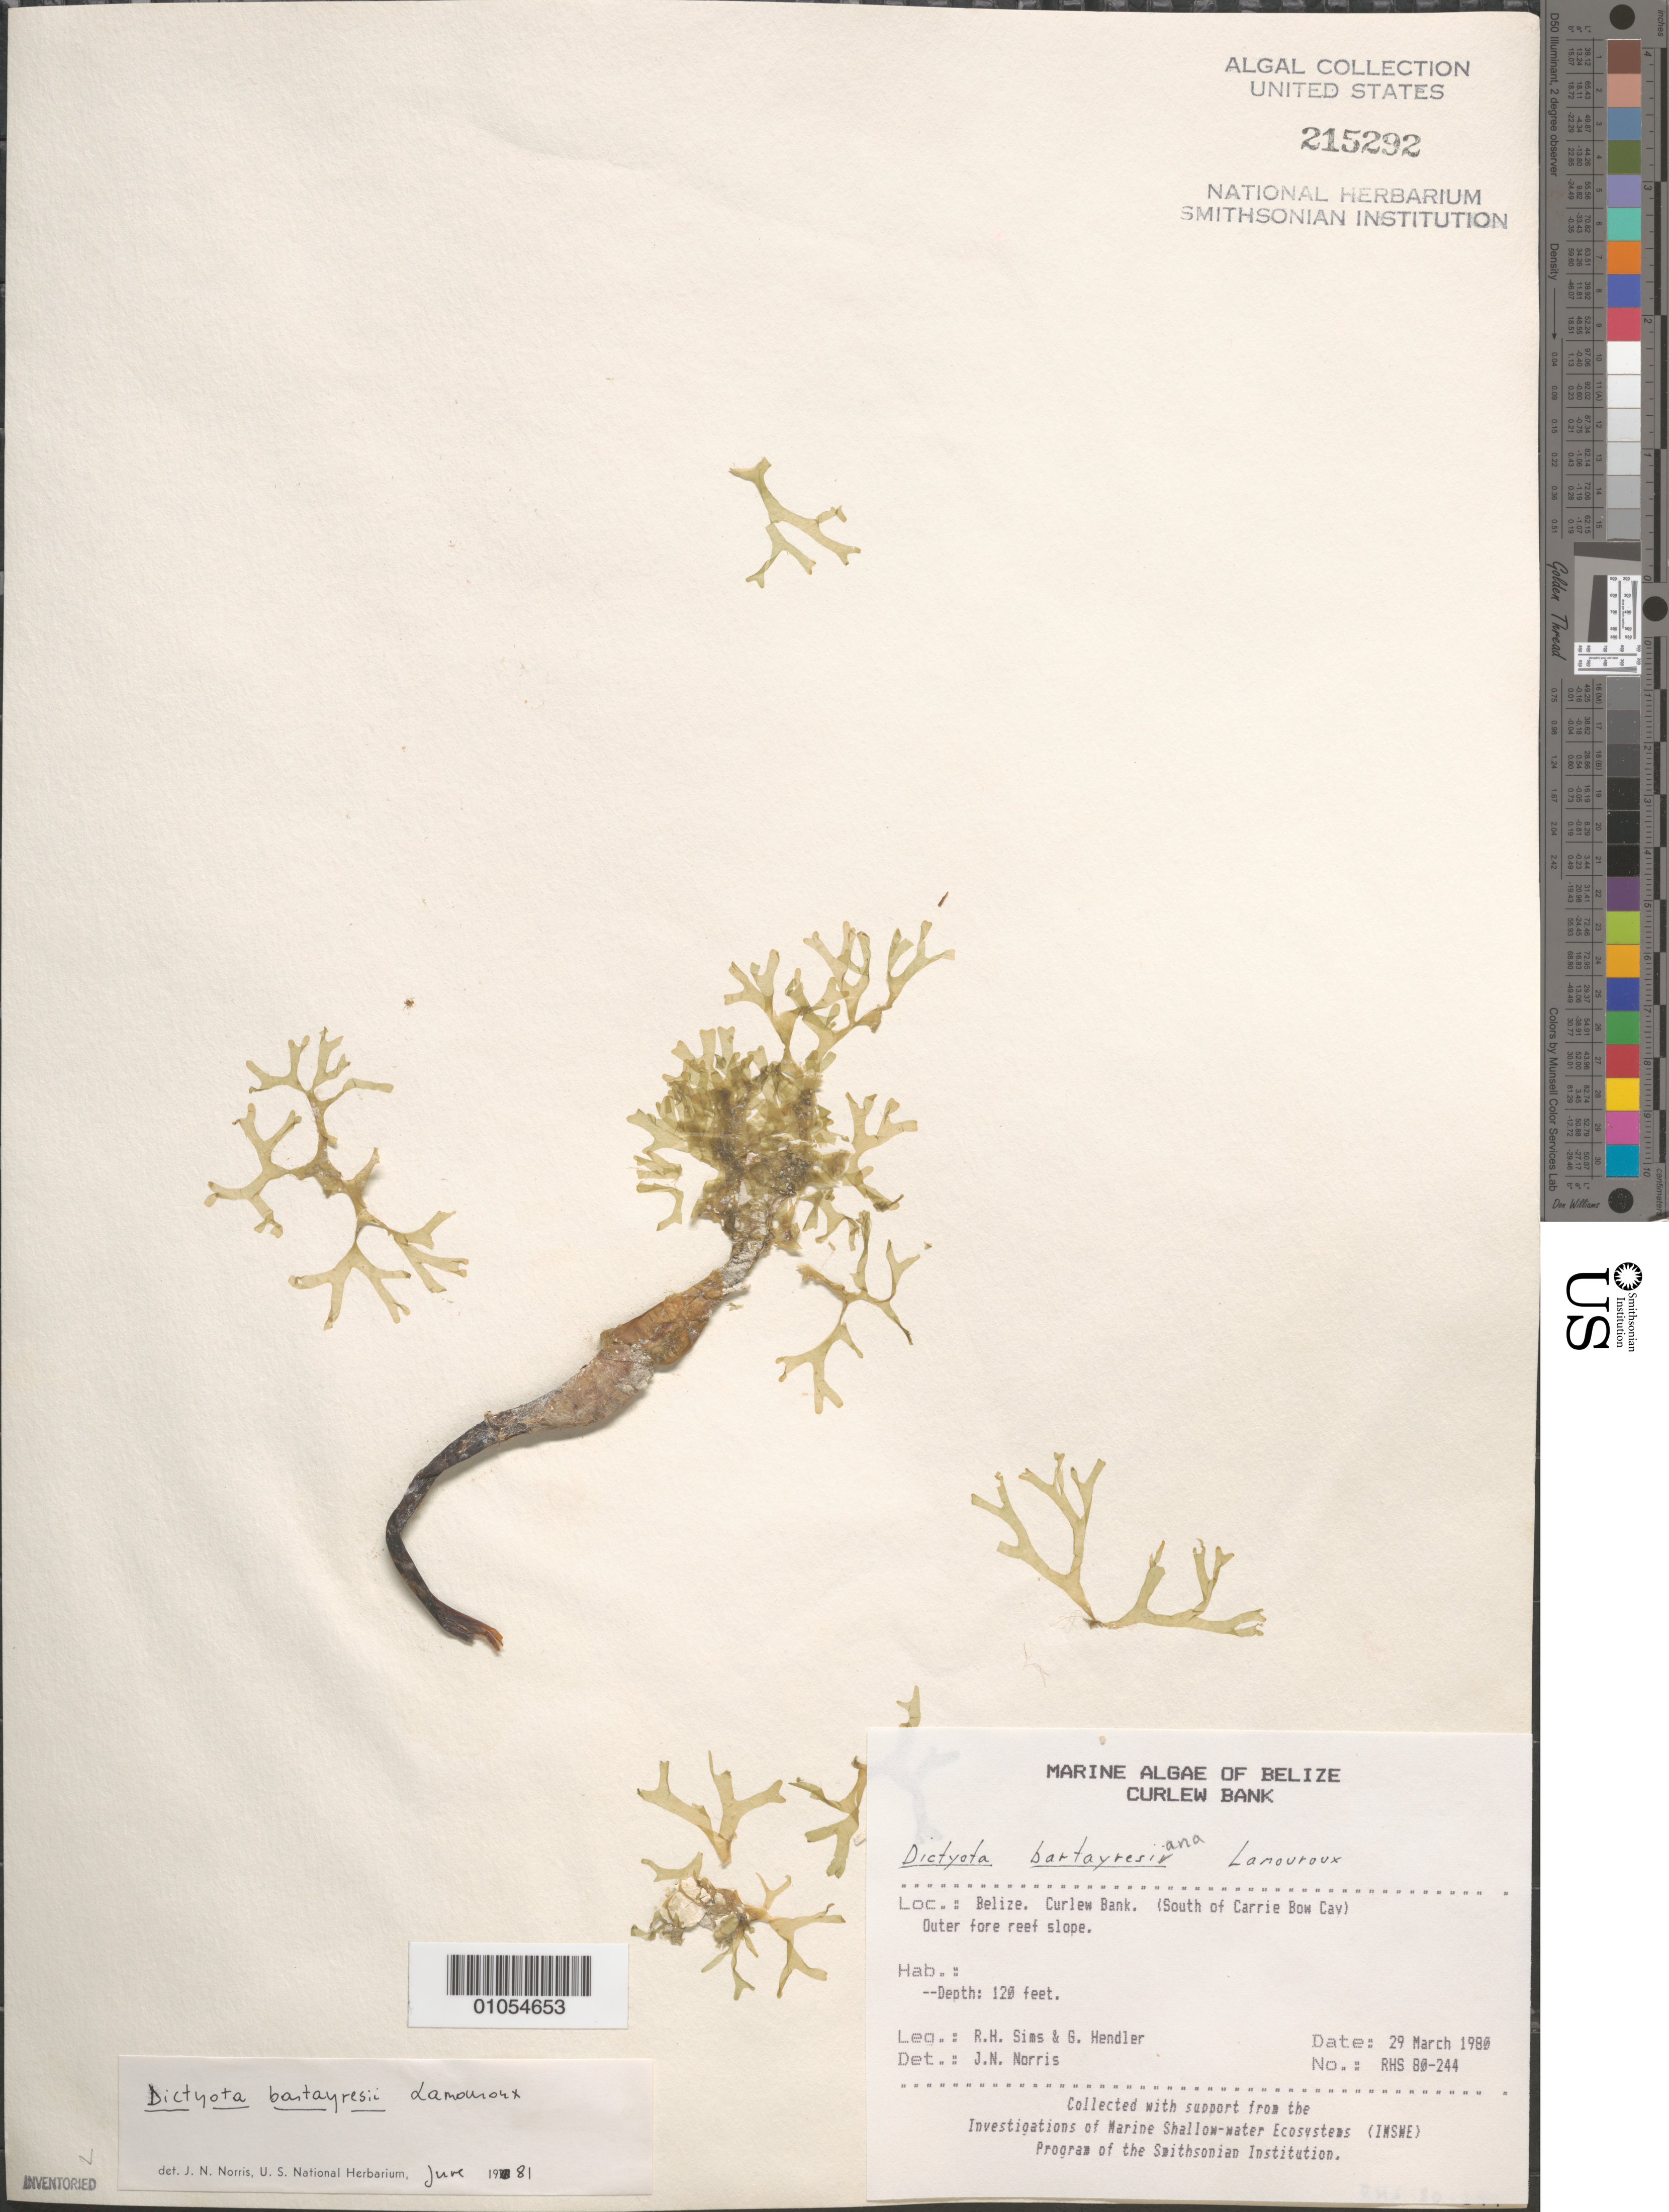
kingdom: Chromista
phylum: Ochrophyta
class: Phaeophyceae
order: Dictyotales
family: Dictyotaceae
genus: Dictyota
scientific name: Dictyota bartayresiana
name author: J.V.Lamouroux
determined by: Norris, James N.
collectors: R. H. Sims & G. Hendler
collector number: RHS 80-244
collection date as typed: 29 Mar 1980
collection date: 1980-03-29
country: Belize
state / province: Stann Creek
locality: Curlew Bank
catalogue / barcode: US 215292